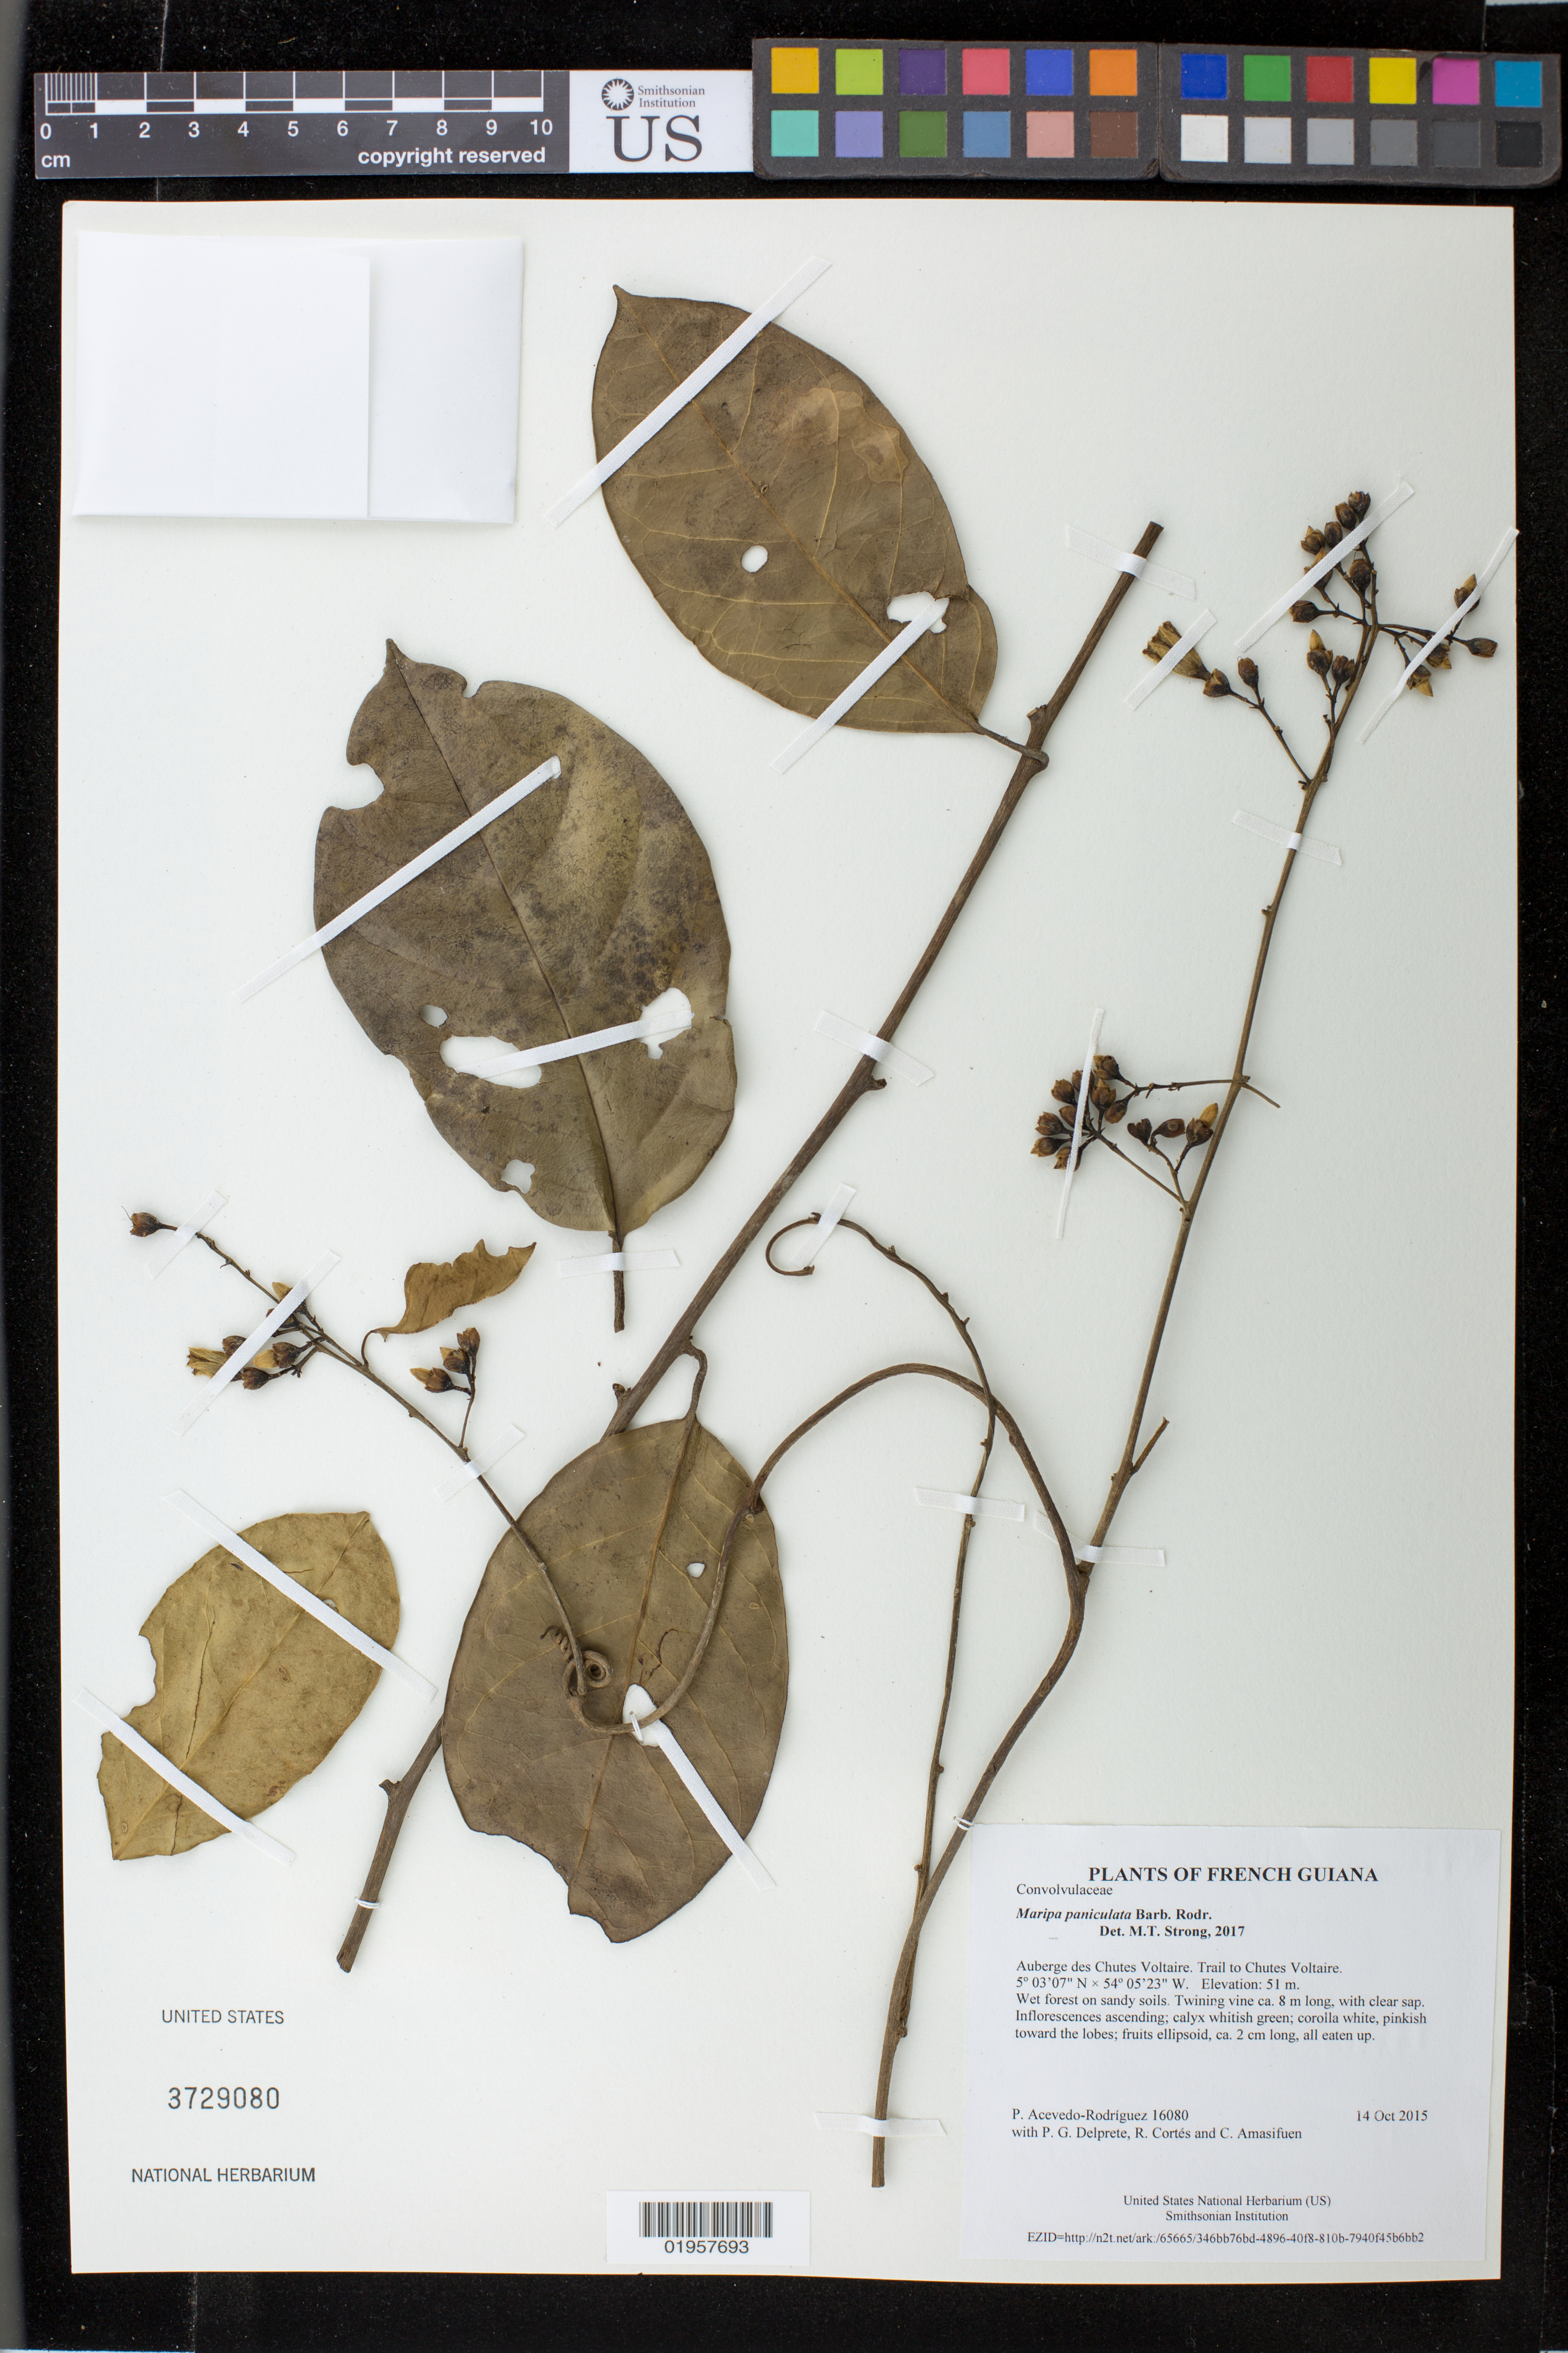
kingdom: Plantae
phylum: Tracheophyta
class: Magnoliopsida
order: Solanales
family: Convolvulaceae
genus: Maripa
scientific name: Maripa paniculata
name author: Barb. Rodr.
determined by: Strong, Mark T., (BOT), Smithsonian Institution - National Museum of Natural History (UNITED STATES)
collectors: P. Acevedo-Rodr., P. G. Delprete, R. Cortés & C. Amasifuen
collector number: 16080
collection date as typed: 14 October 2015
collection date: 2015-10-14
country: French Guiana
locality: Auberge des Chutes Voltaire. Trail to Chutes Voltaire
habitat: Wet forest on sandy soils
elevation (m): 51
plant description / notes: US, NY, MO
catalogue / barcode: US 3729080